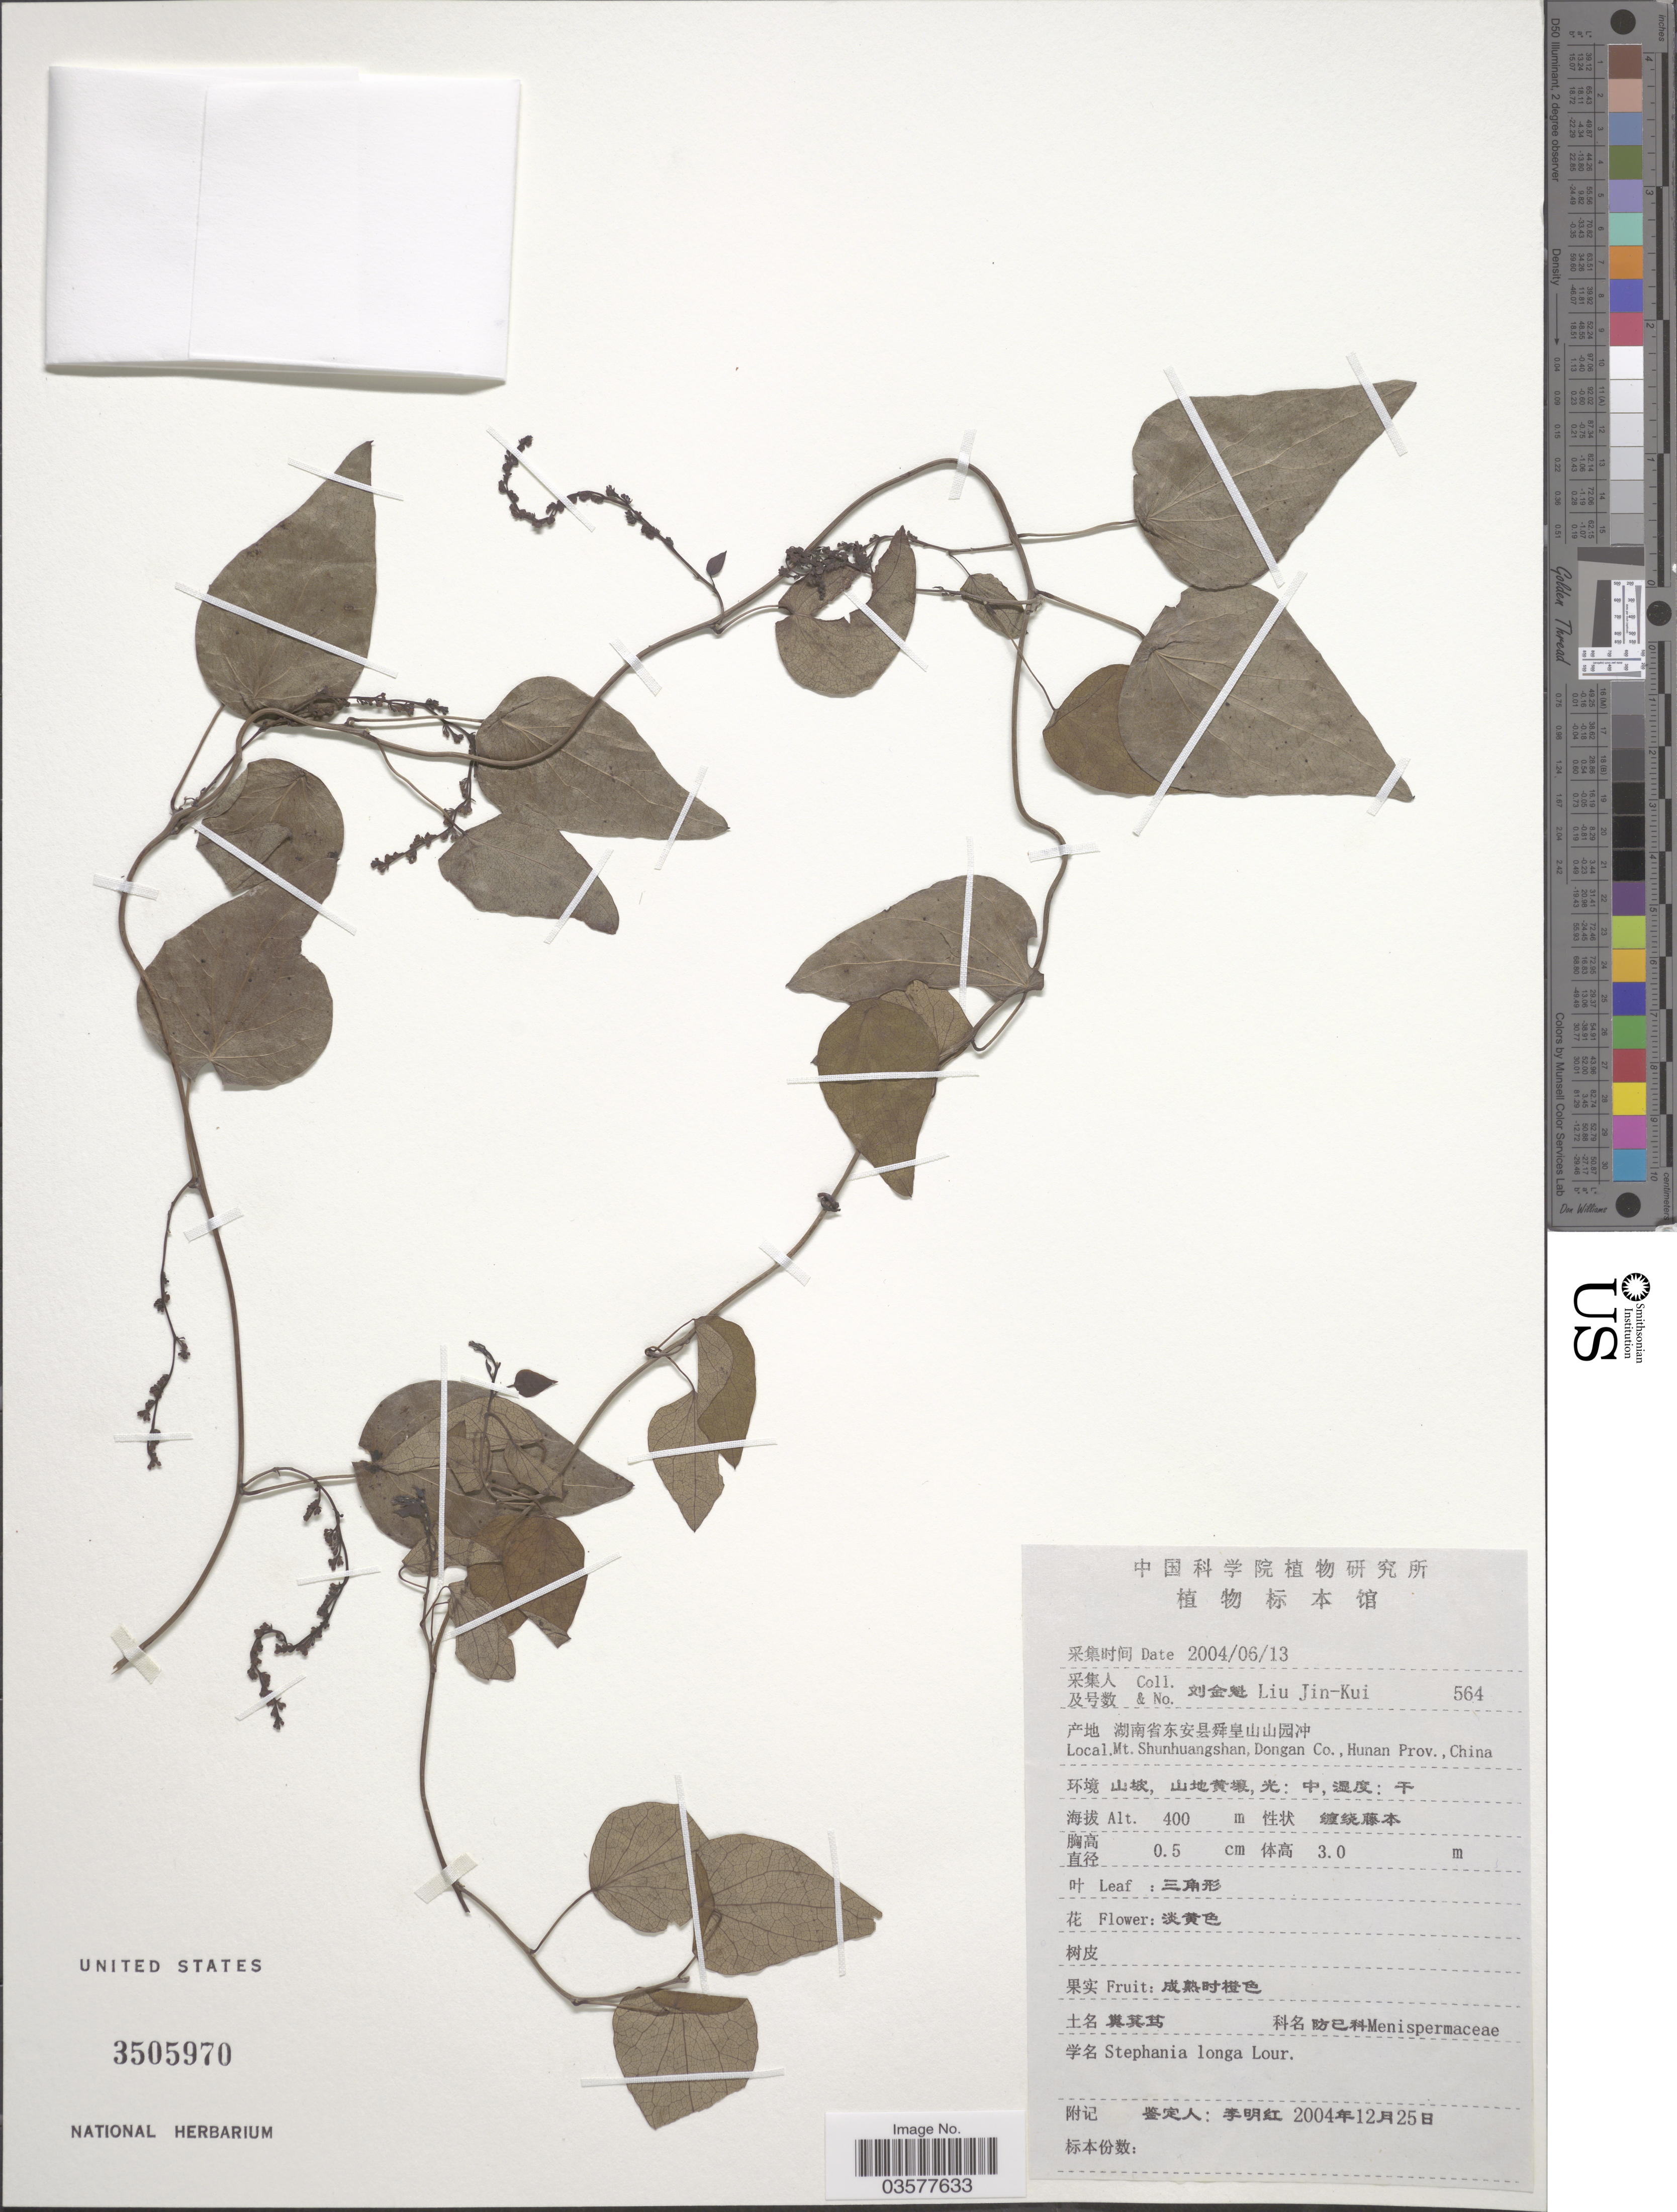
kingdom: Plantae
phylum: Tracheophyta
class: Magnoliopsida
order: Ranunculales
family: Menispermaceae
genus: Stephania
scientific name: Stephania longa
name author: Lour.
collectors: Liu Jin-Kui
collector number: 564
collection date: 2004-06-13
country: China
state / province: Hunan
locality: Mt. Shunhuangshan, Dongan Co.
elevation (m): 400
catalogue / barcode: US 3505970